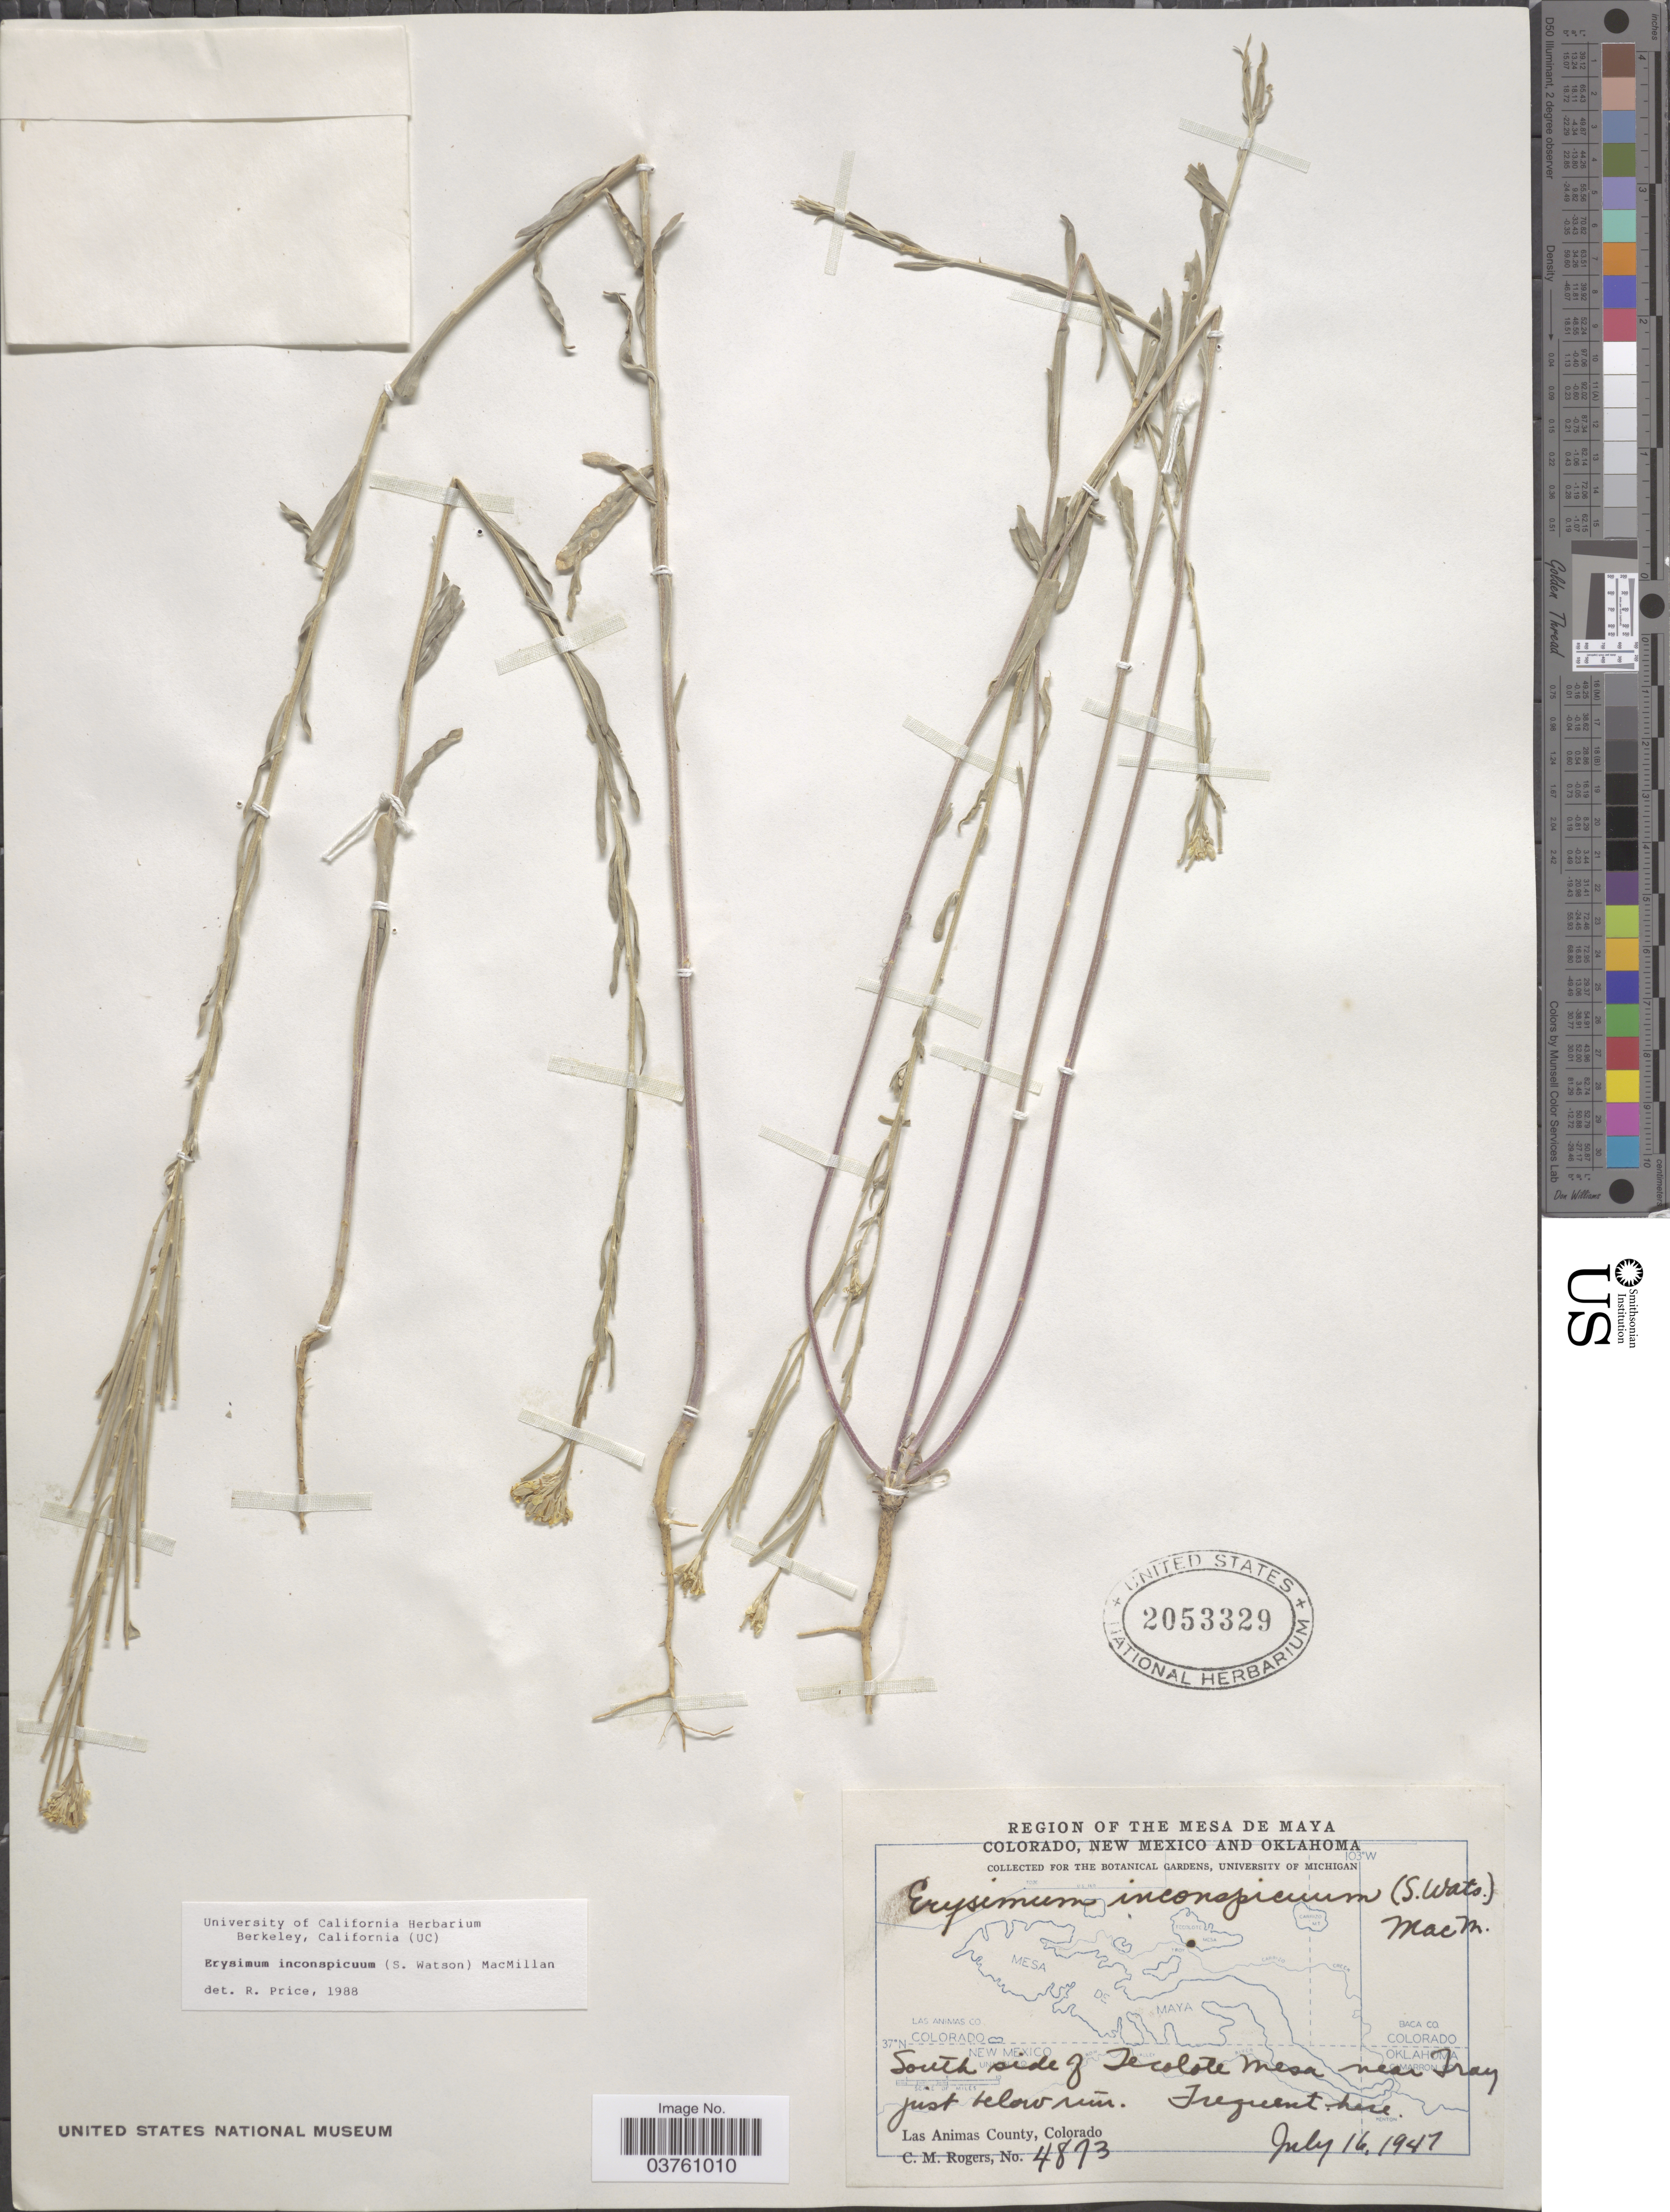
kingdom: Plantae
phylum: Tracheophyta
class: Magnoliopsida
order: Brassicales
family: Brassicaceae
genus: Erysimum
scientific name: Erysimum inconspicuum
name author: (S. Watson) MacMill.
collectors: C. M. Rogers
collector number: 4873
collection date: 1947-07-16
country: United States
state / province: Colorado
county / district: Las Animas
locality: South side of Tecolote Mesa near Troy, just below rim.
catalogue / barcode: US 205329